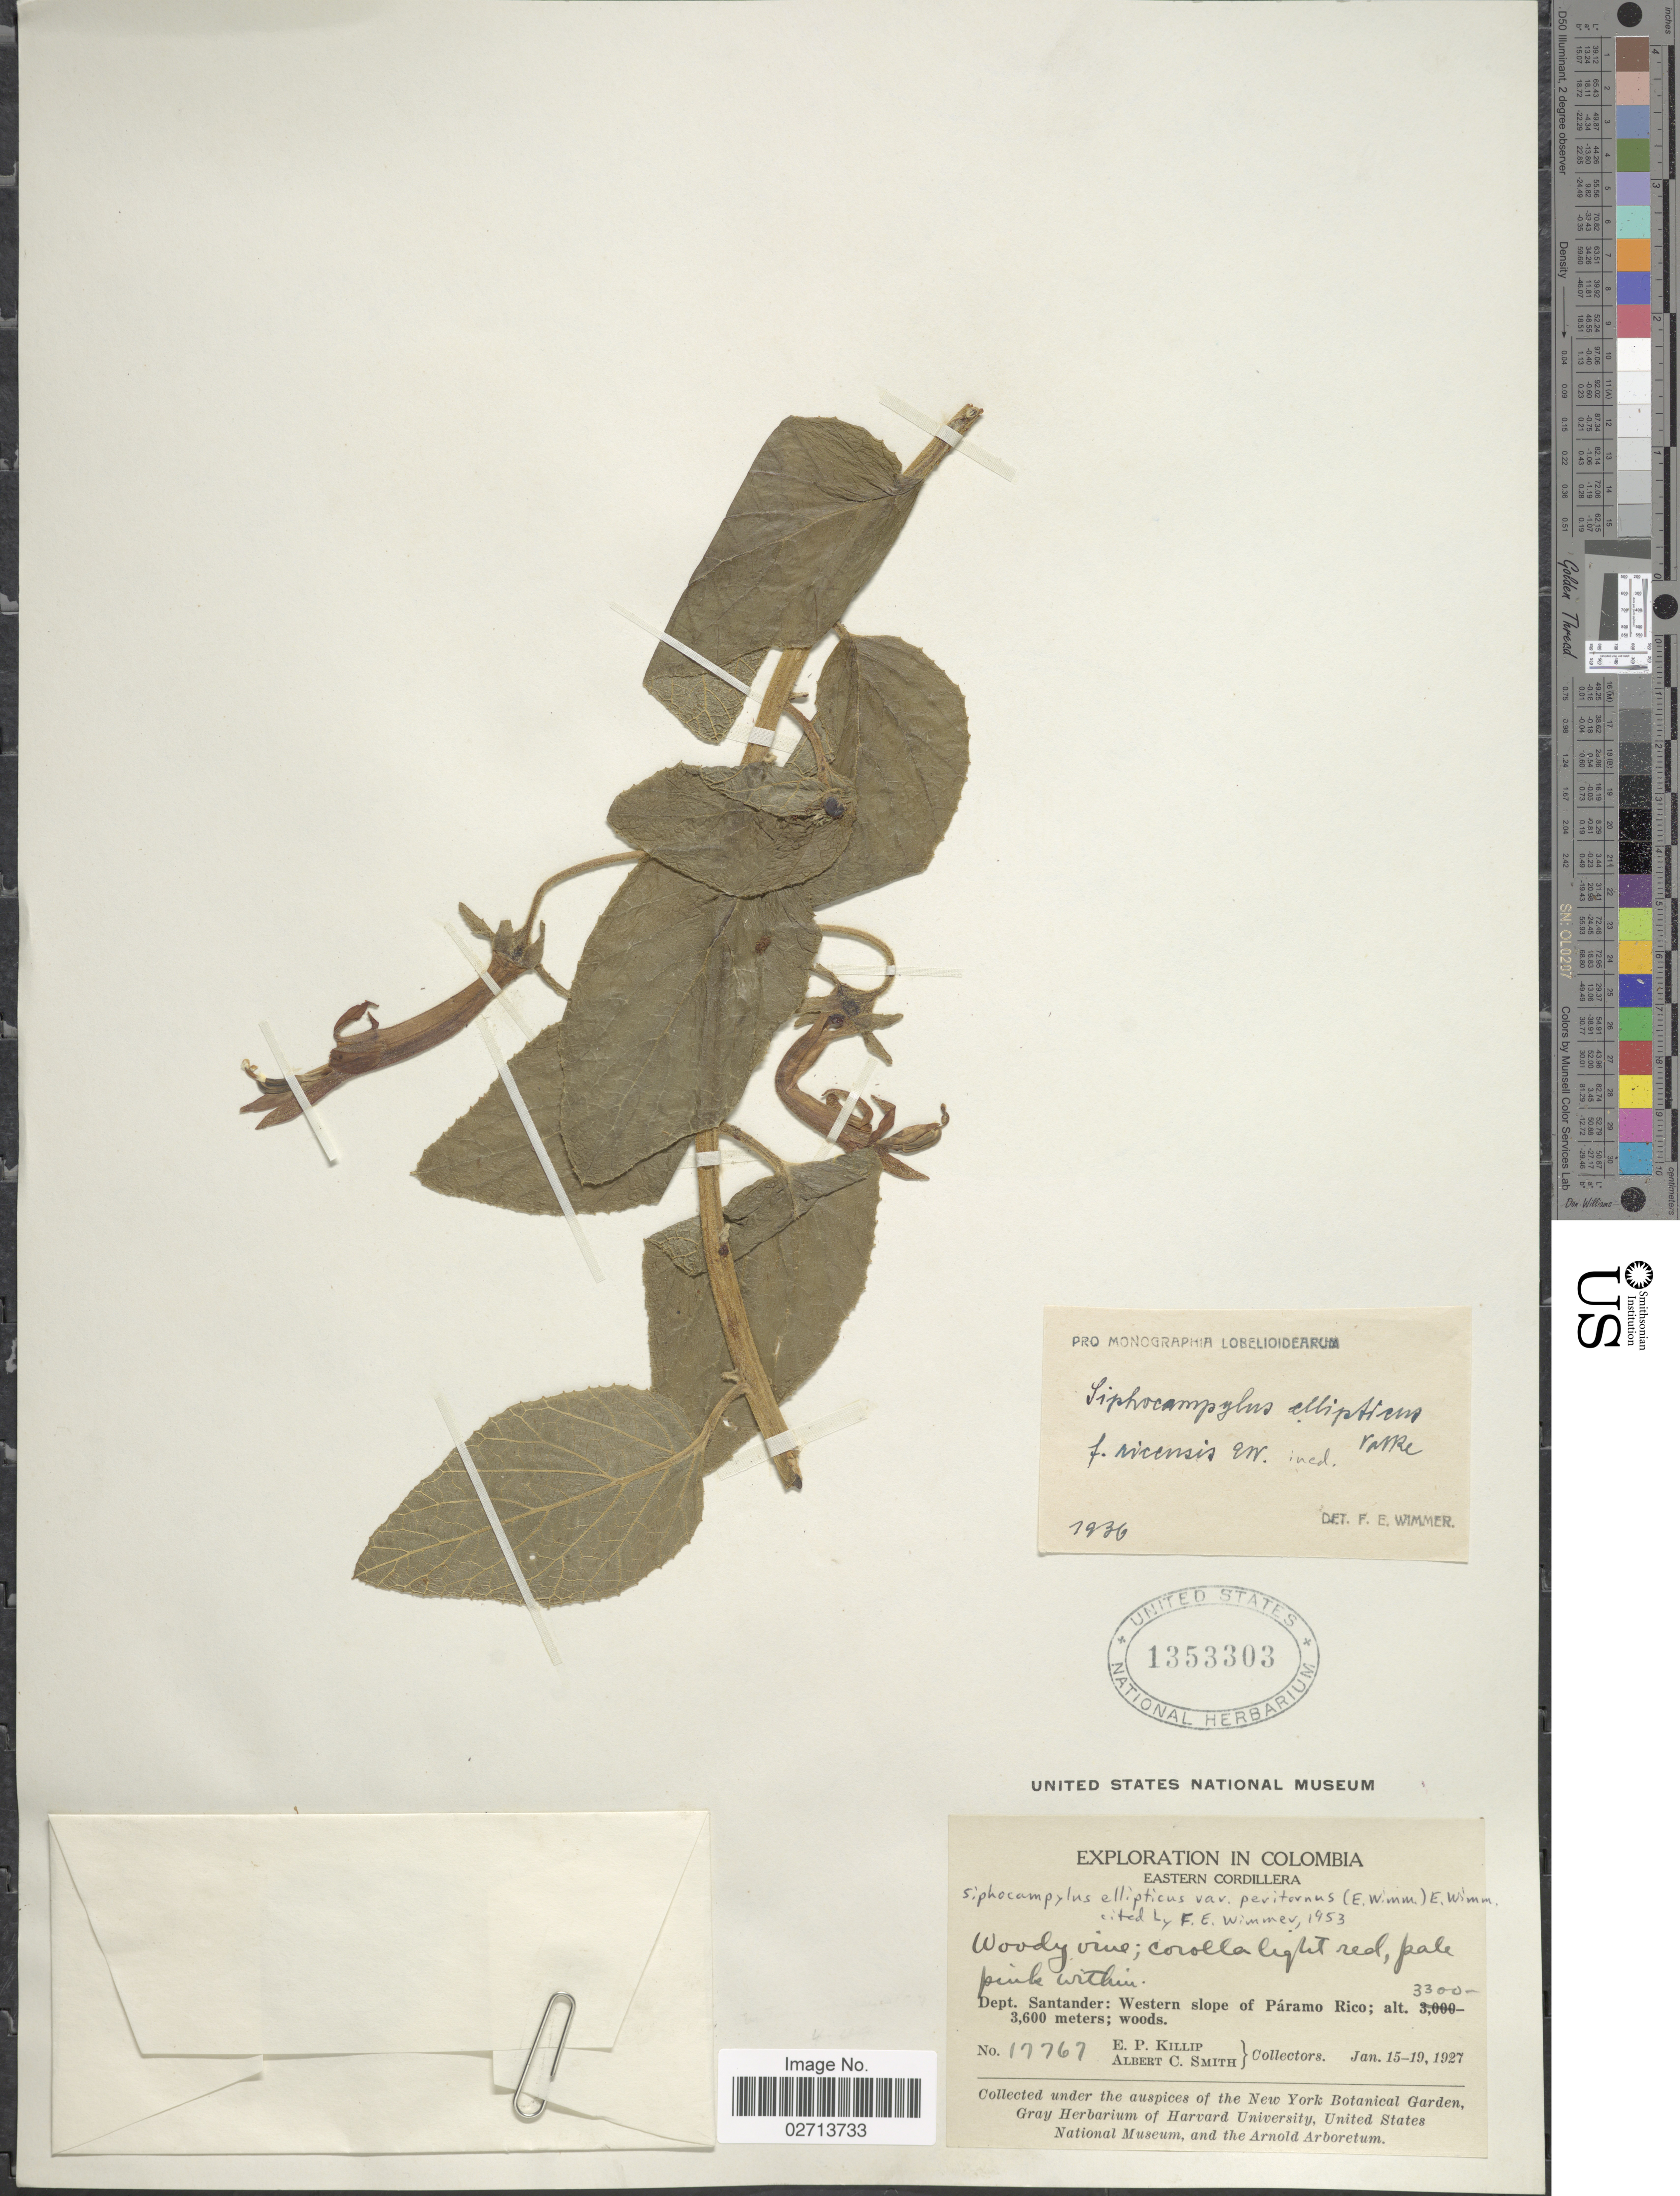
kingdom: Plantae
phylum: Tracheophyta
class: Magnoliopsida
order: Asterales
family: Campanulaceae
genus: Siphocampylus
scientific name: Siphocampylus ellipticus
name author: (Willd. ex Schult.) Vatke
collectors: E. P. Killip & A. C. Smith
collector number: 17767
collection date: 1927-01-15/1927-01-19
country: Colombia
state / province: Santander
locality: Eastern Cordillera, Dept. Santander: Western slope of Páramo Rico; woods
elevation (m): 3300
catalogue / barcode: US 1353303